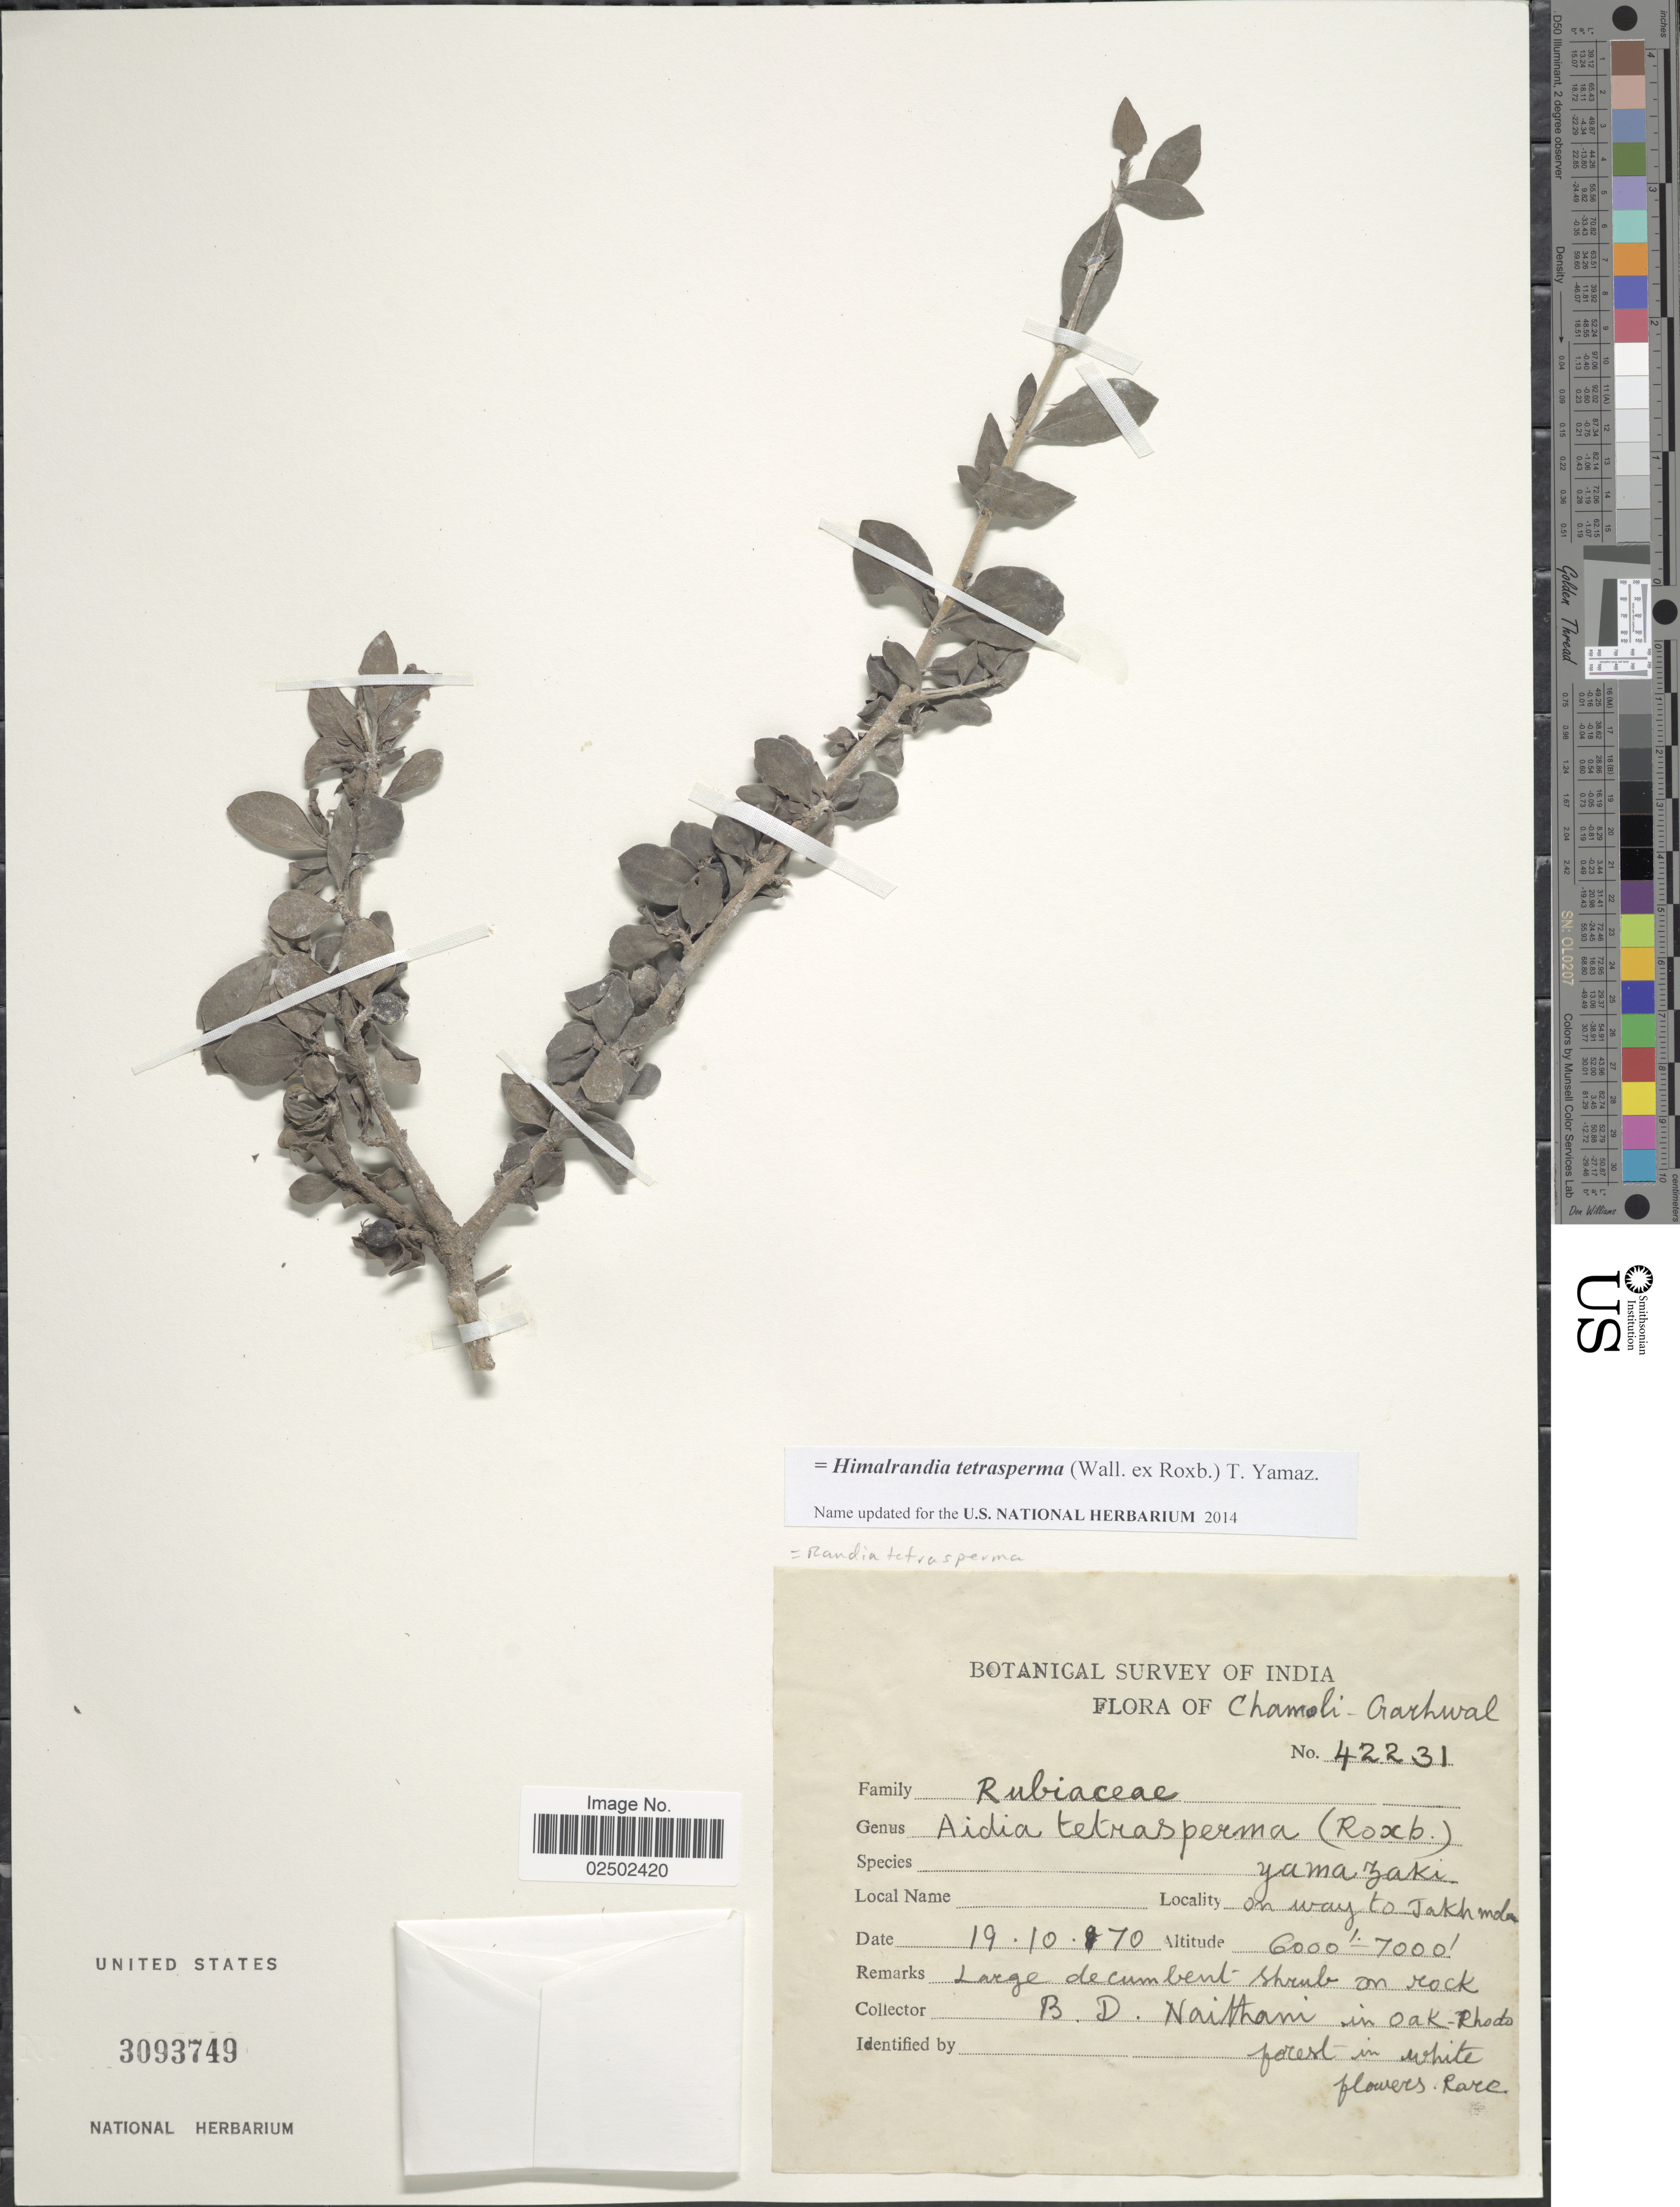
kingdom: Plantae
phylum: Tracheophyta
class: Magnoliopsida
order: Gentianales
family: Rubiaceae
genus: Himalrandia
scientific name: Himalrandia tetrasperma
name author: T. Yamaz.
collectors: B. Naithani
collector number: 42231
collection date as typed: Transcribed d/m/y: 19/10/70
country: India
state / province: Uttarakhand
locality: Chamoli - Garhwal. On way to Jakhmola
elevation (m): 1829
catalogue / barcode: US 3093749